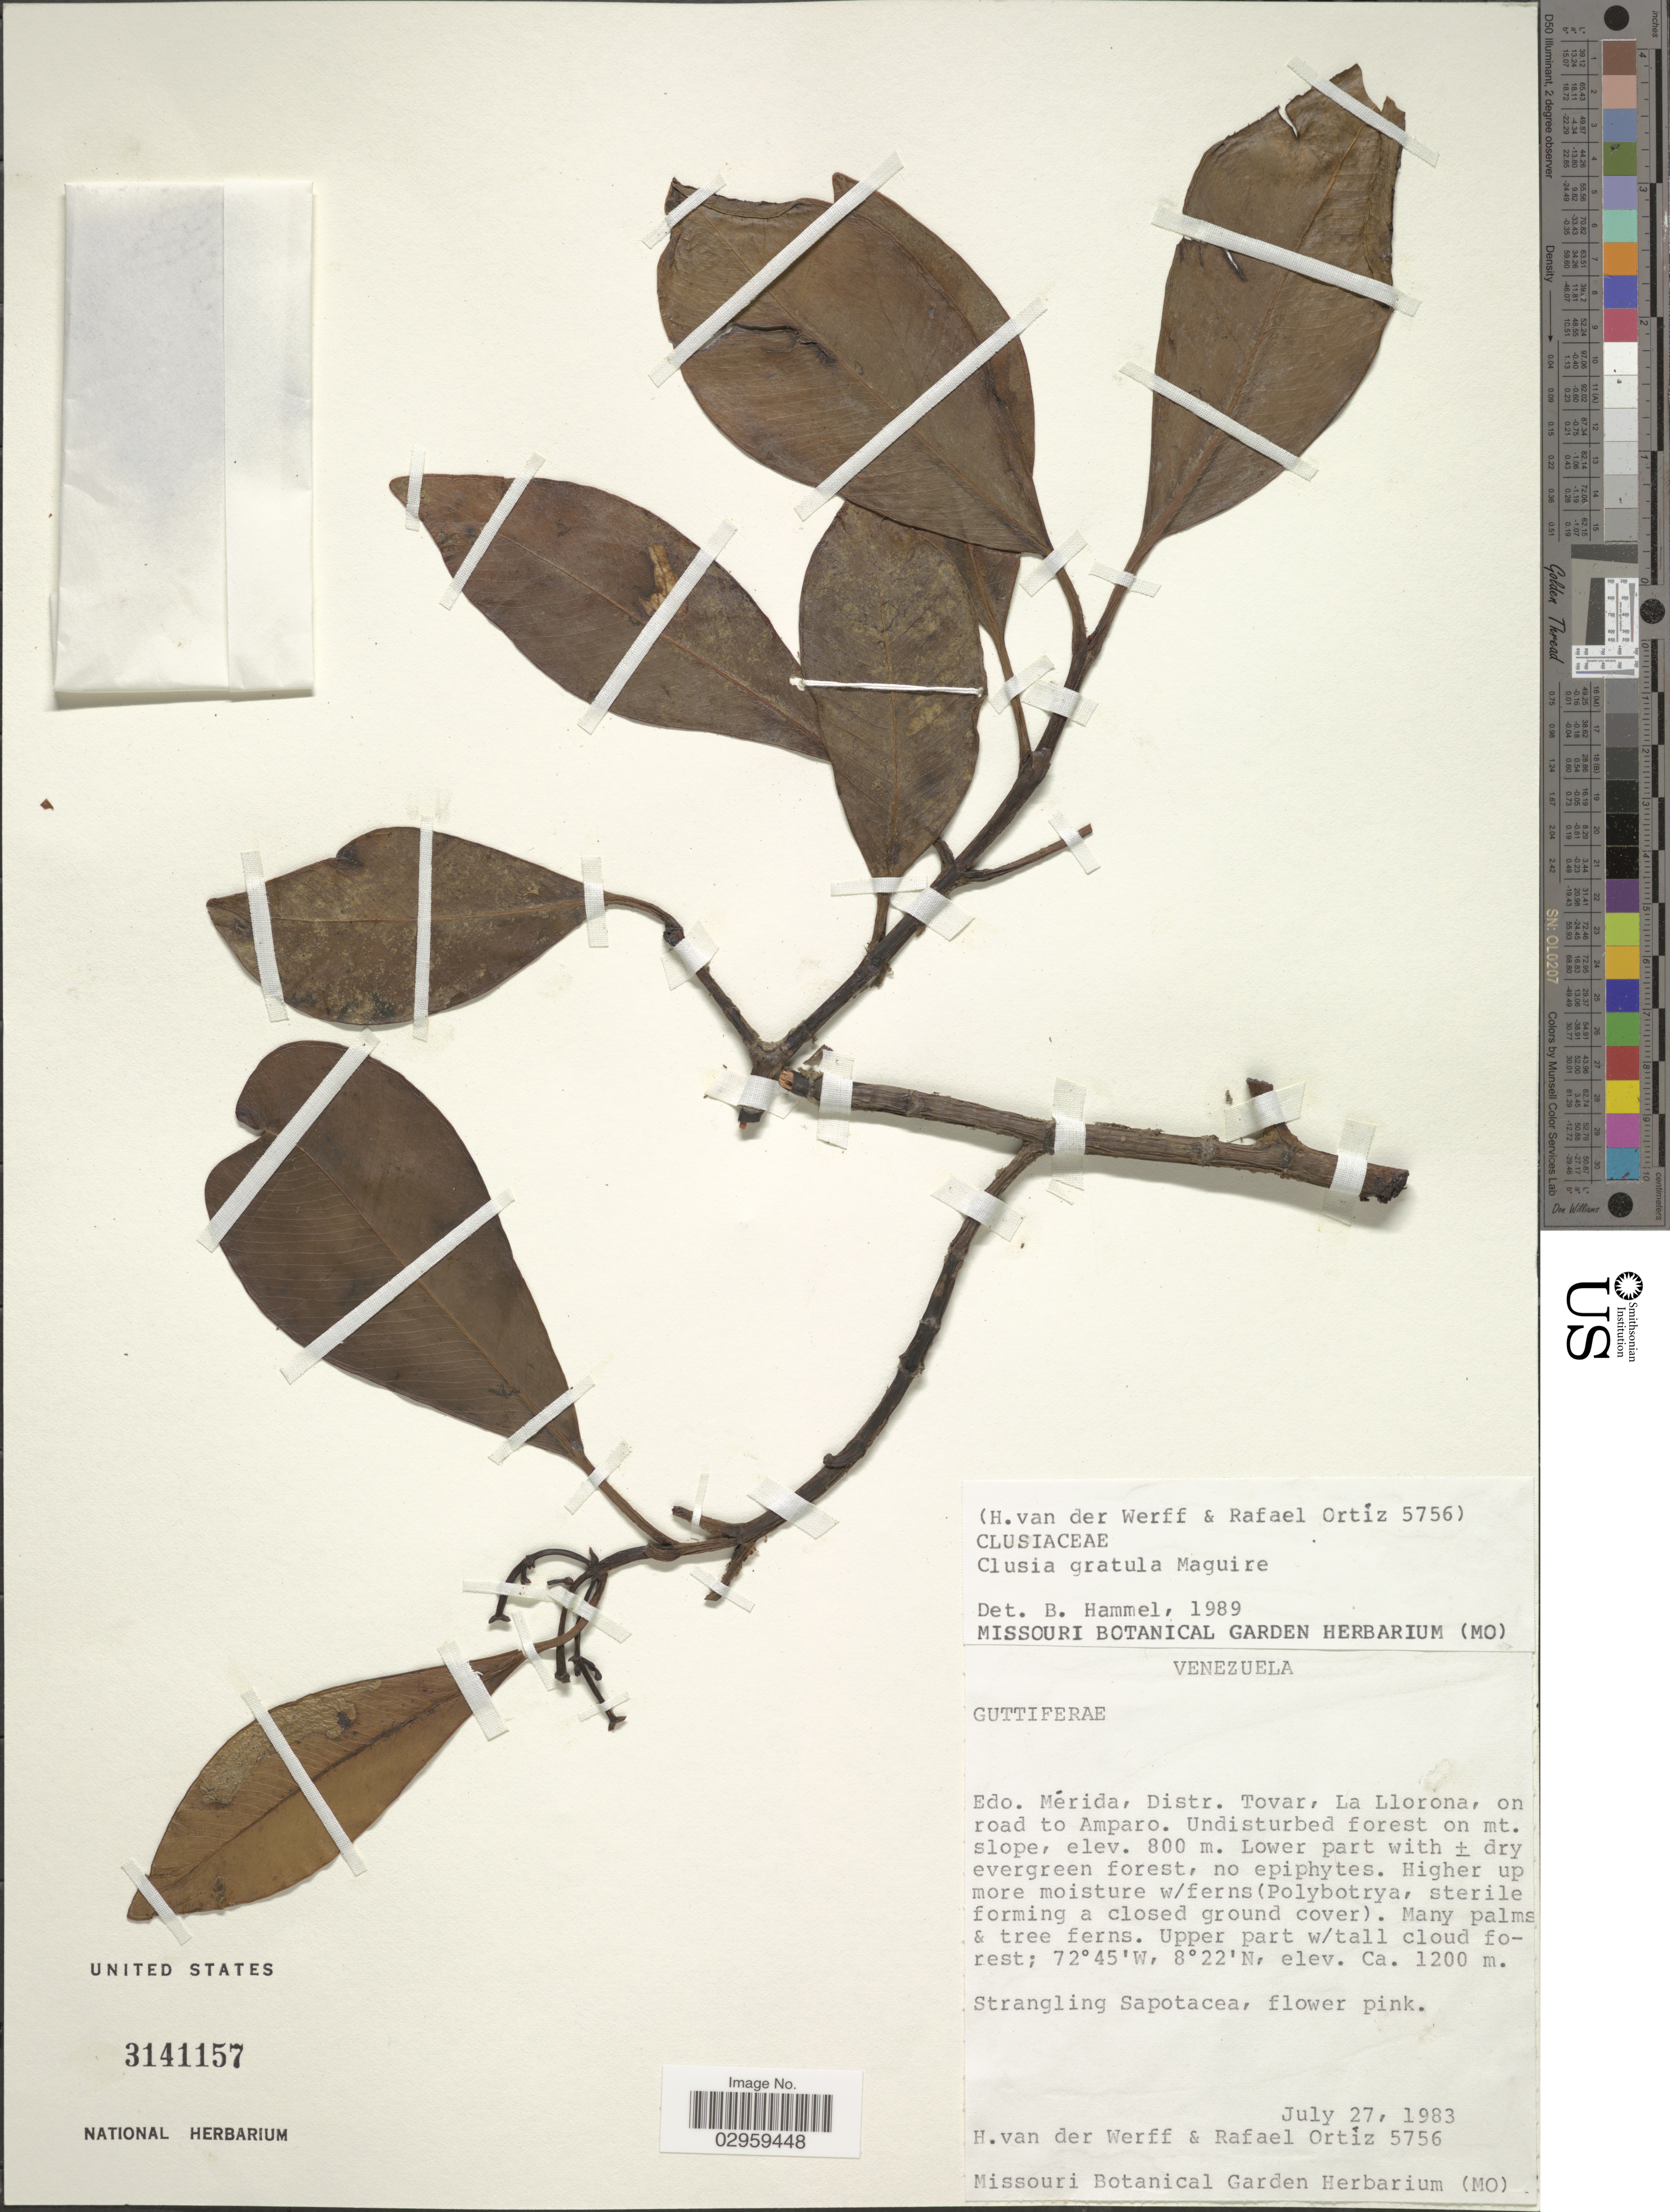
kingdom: Plantae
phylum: Tracheophyta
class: Magnoliopsida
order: Malpighiales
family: Clusiaceae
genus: Clusia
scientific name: Clusia gratula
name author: Maguire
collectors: H. van der Werff & R. Ortiz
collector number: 5756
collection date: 1983-07-27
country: Venezuela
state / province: Mérida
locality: Edo. Mérida, Distr. Tovar, La Llorona, on road to Amparo.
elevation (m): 1200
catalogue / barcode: US 3141157